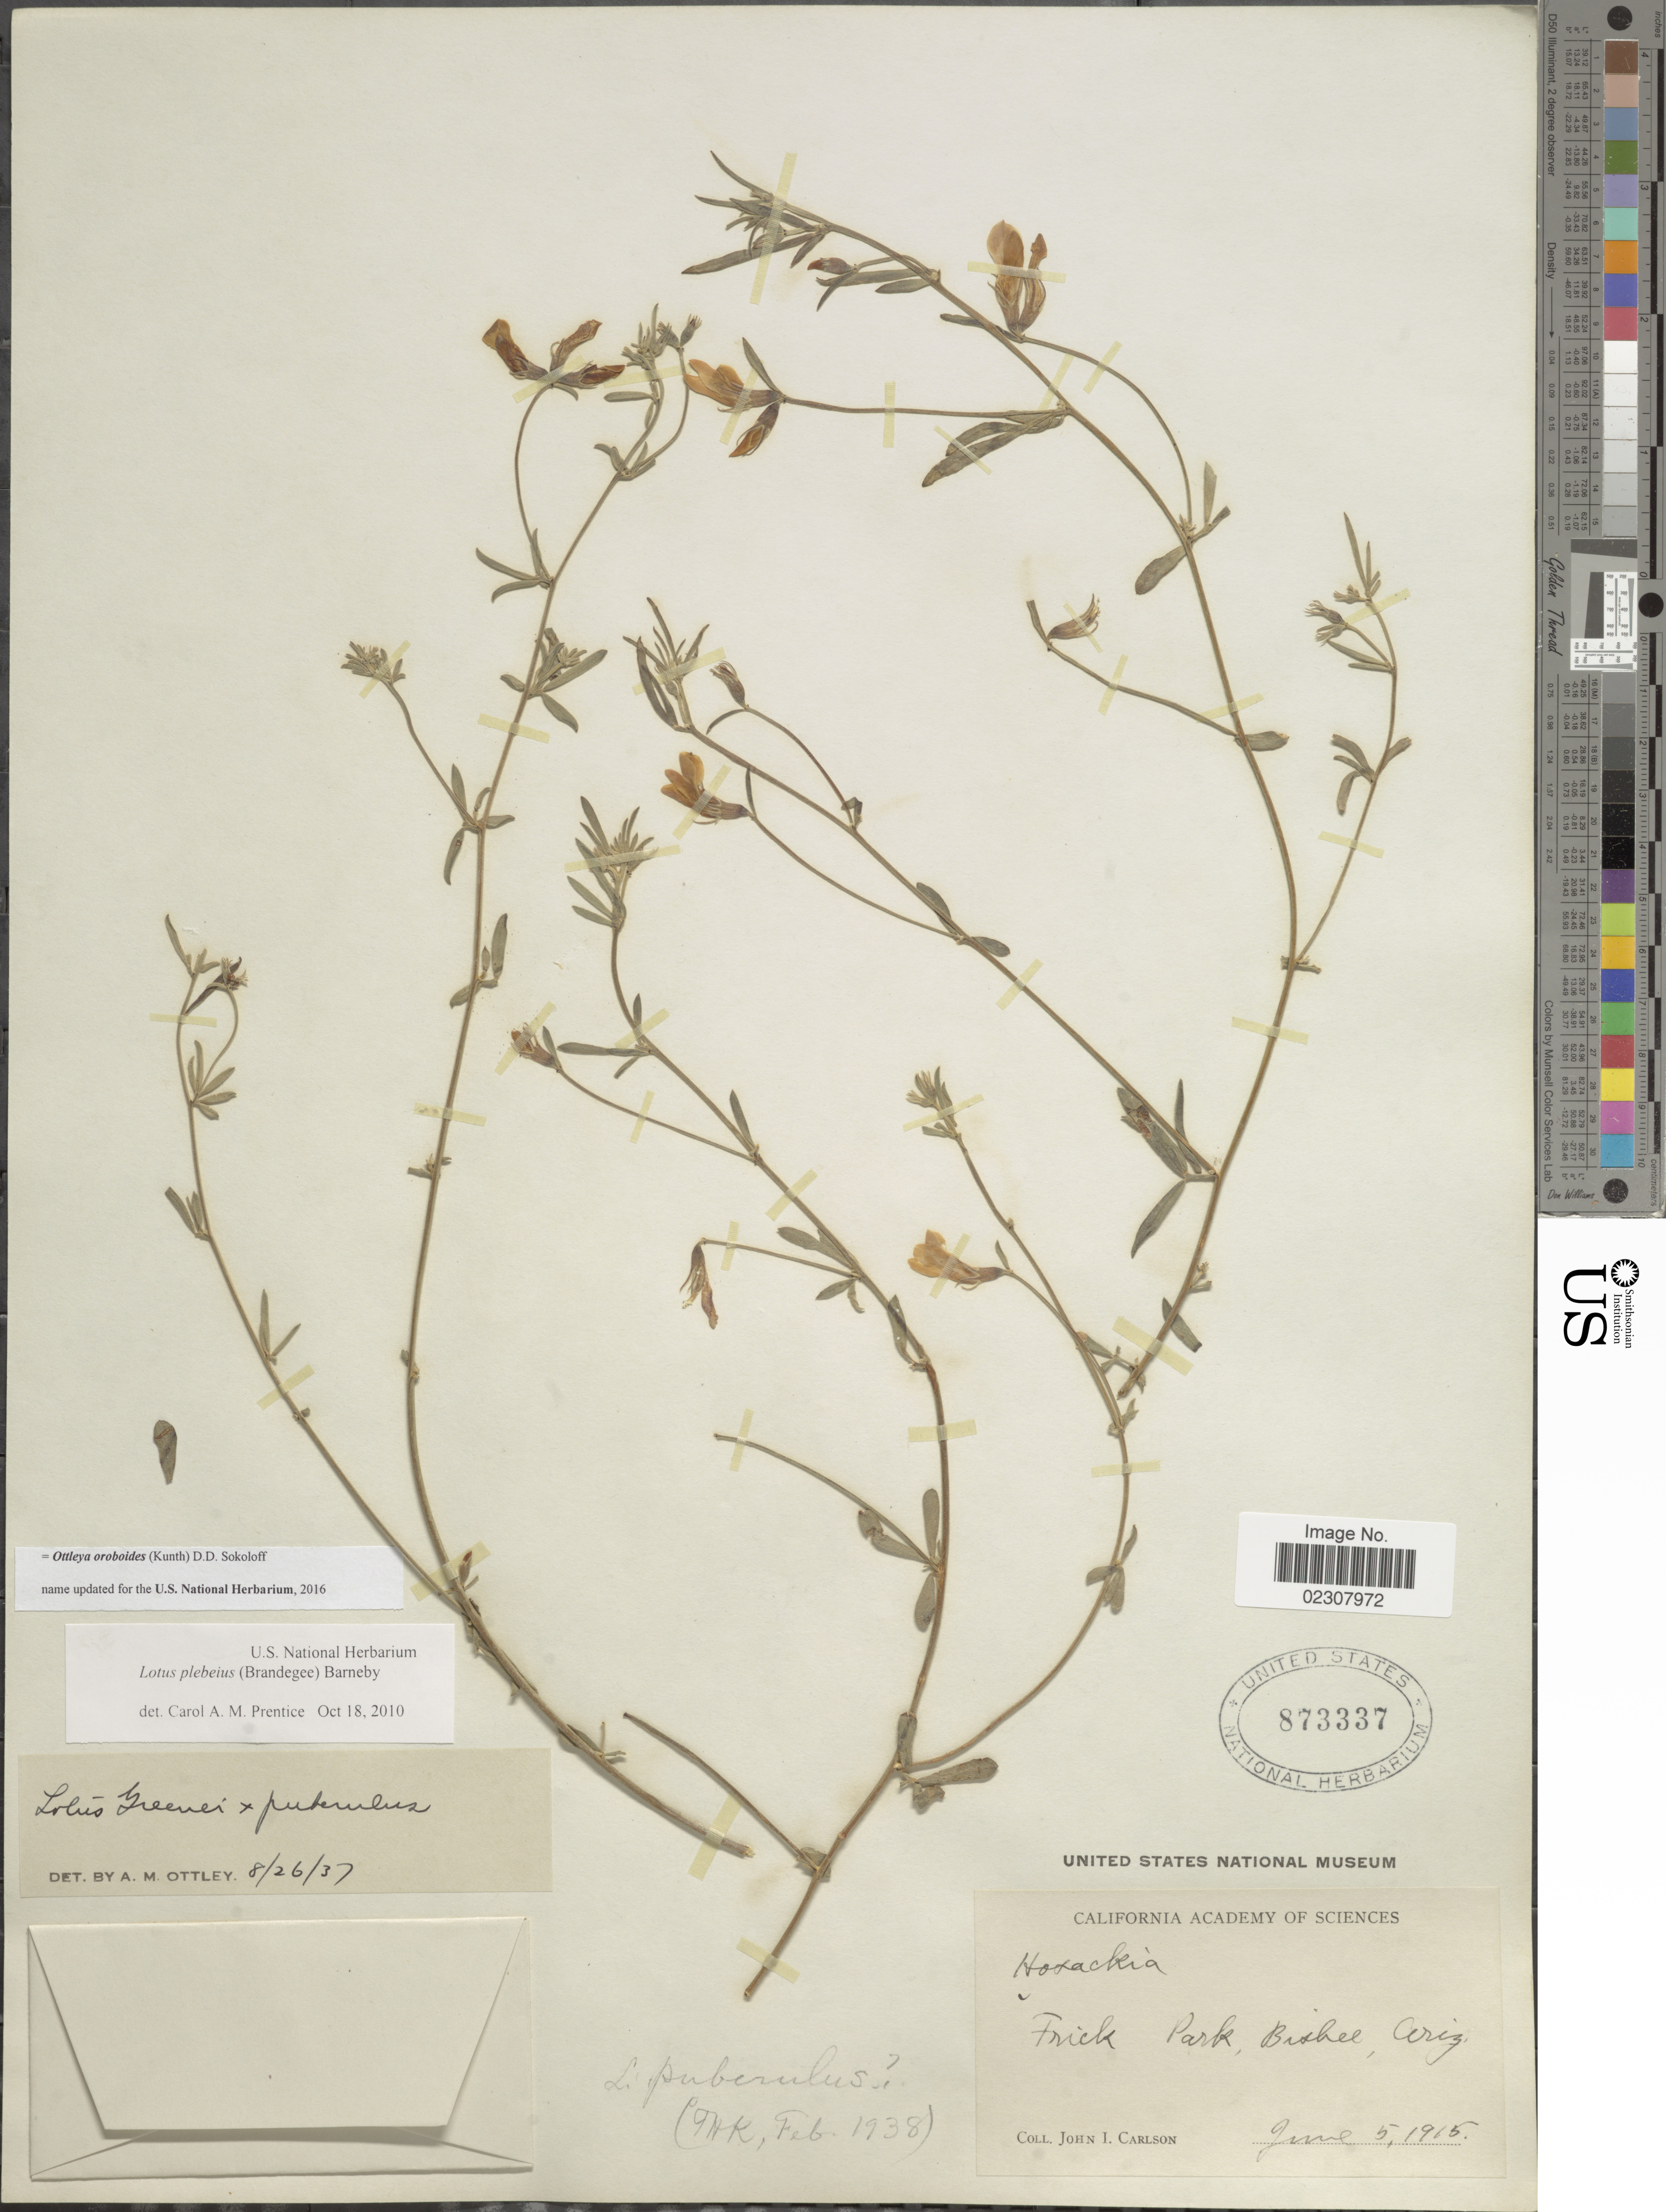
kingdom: Plantae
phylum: Tracheophyta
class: Magnoliopsida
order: Fabales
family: Fabaceae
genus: Ottleya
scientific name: Ottleya oroboides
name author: (Kunth) D.D. Sokoloff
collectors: J. Carlson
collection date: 1915-06-05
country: United States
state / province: Arizona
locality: Frick Park, Bisbee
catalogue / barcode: US 873337